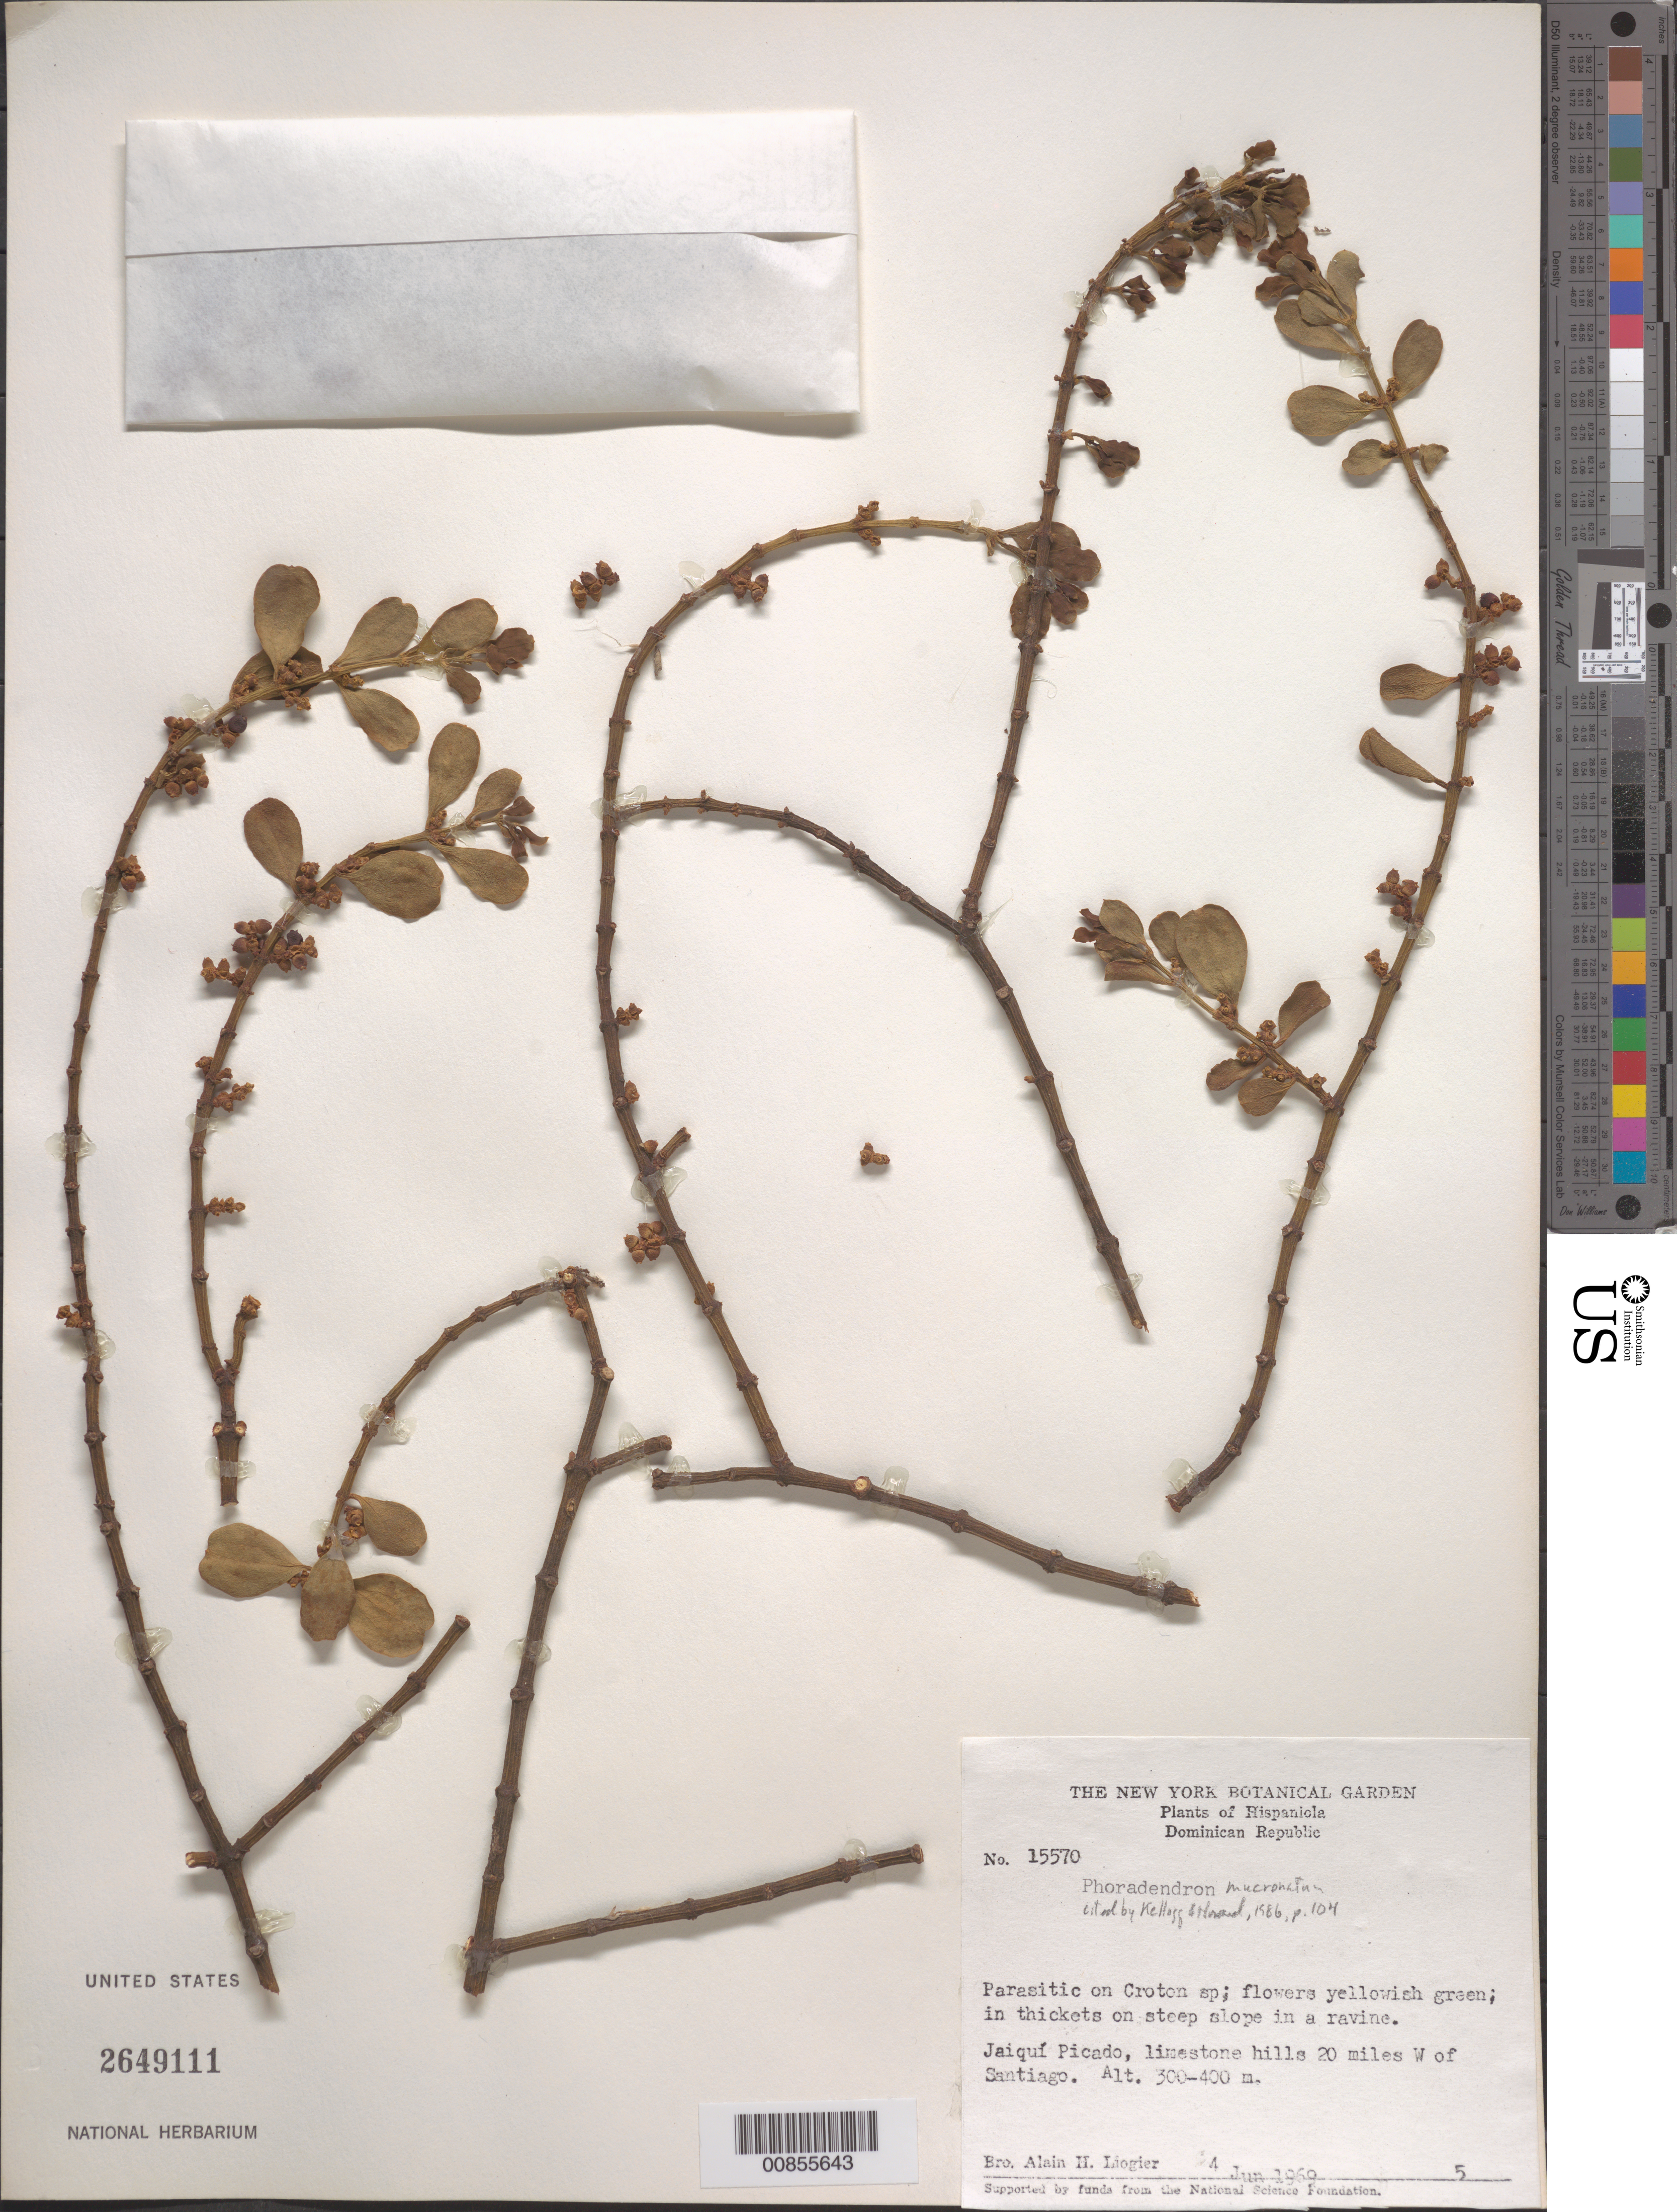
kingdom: Plantae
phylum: Tracheophyta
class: Magnoliopsida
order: Santalales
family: Viscaceae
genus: Phoradendron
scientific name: Phoradendron mucronatum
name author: (DC.) Krug & Urb.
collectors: A. H. Liogier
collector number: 15570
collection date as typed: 04 Jun 1969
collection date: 1969-06-04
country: Dominican Republic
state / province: Santiago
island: Hispaniola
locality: Jaiquí Picado, limestone hills 20 miles W of Santiago.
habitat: On Croton sp. In thickets on steep slope in a ravine. Limestone hills.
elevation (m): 300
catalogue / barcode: US 2649111